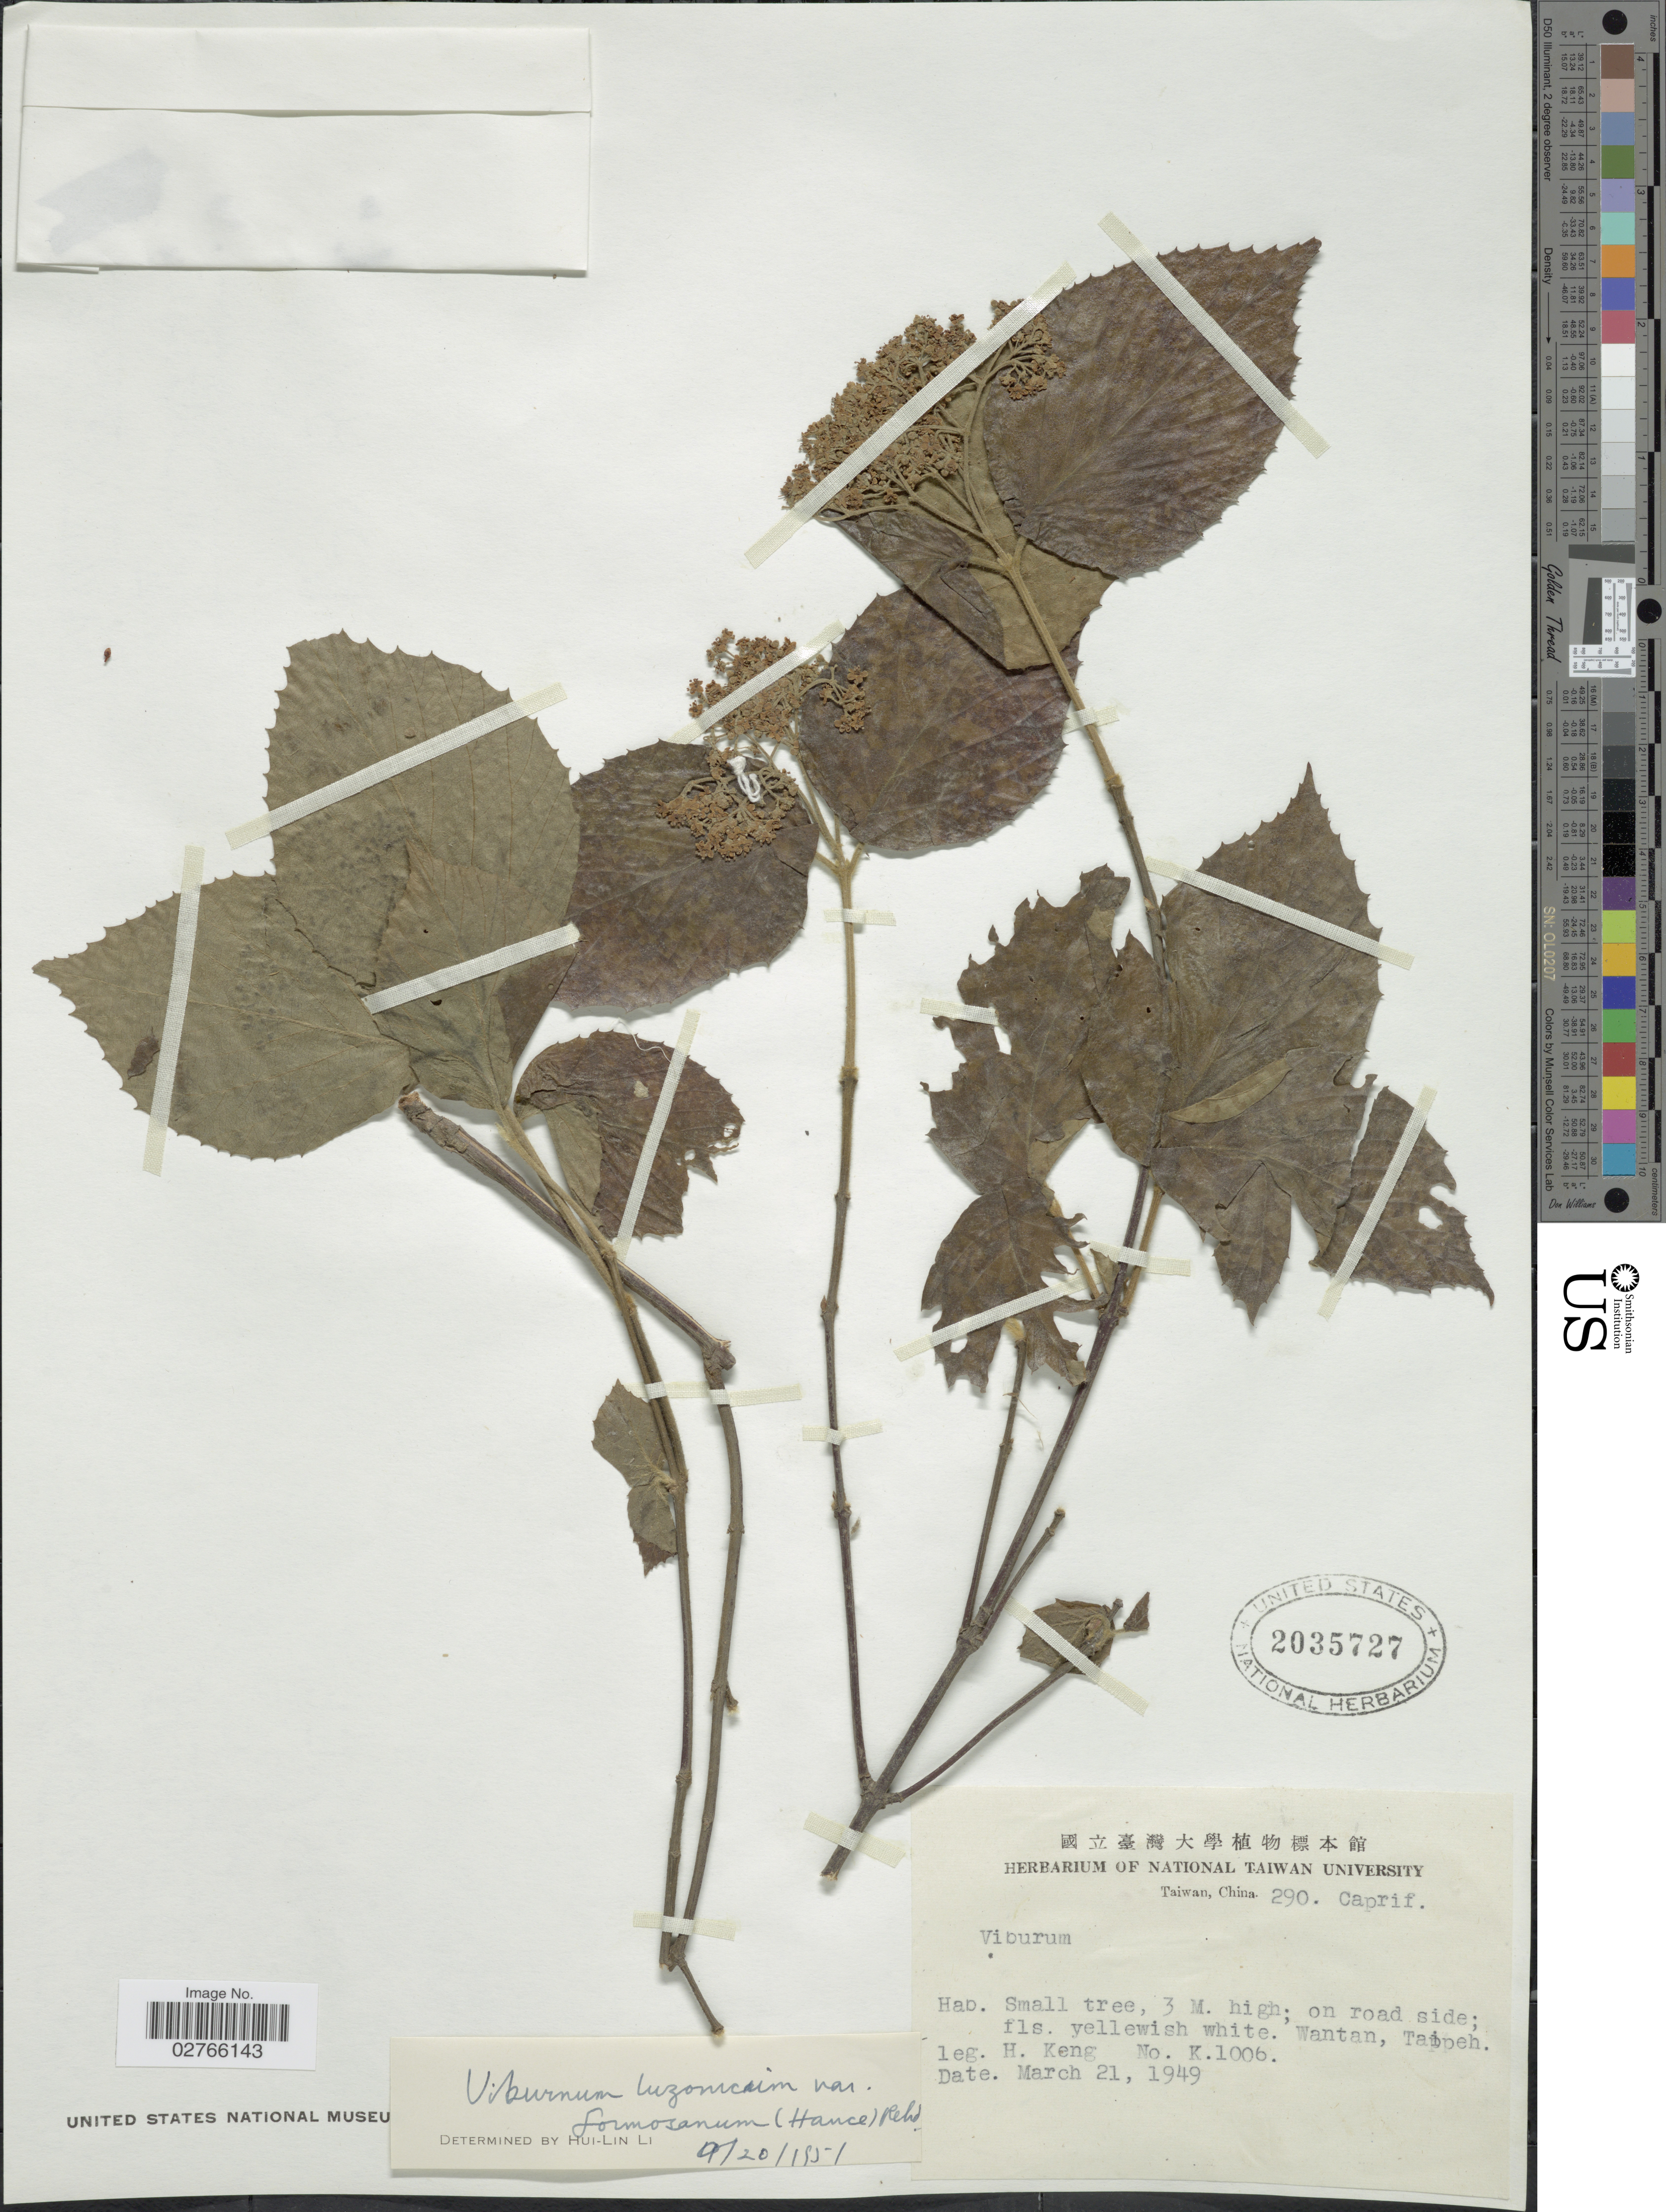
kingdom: Plantae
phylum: Tracheophyta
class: Magnoliopsida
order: Dipsacales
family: Viburnaceae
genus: Viburnum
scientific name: Viburnum formosanum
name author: (Hance) Hayata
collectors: H. Keng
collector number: K1006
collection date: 1949-03-21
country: Taiwan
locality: Wantan, Taipeh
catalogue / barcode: US 2035727